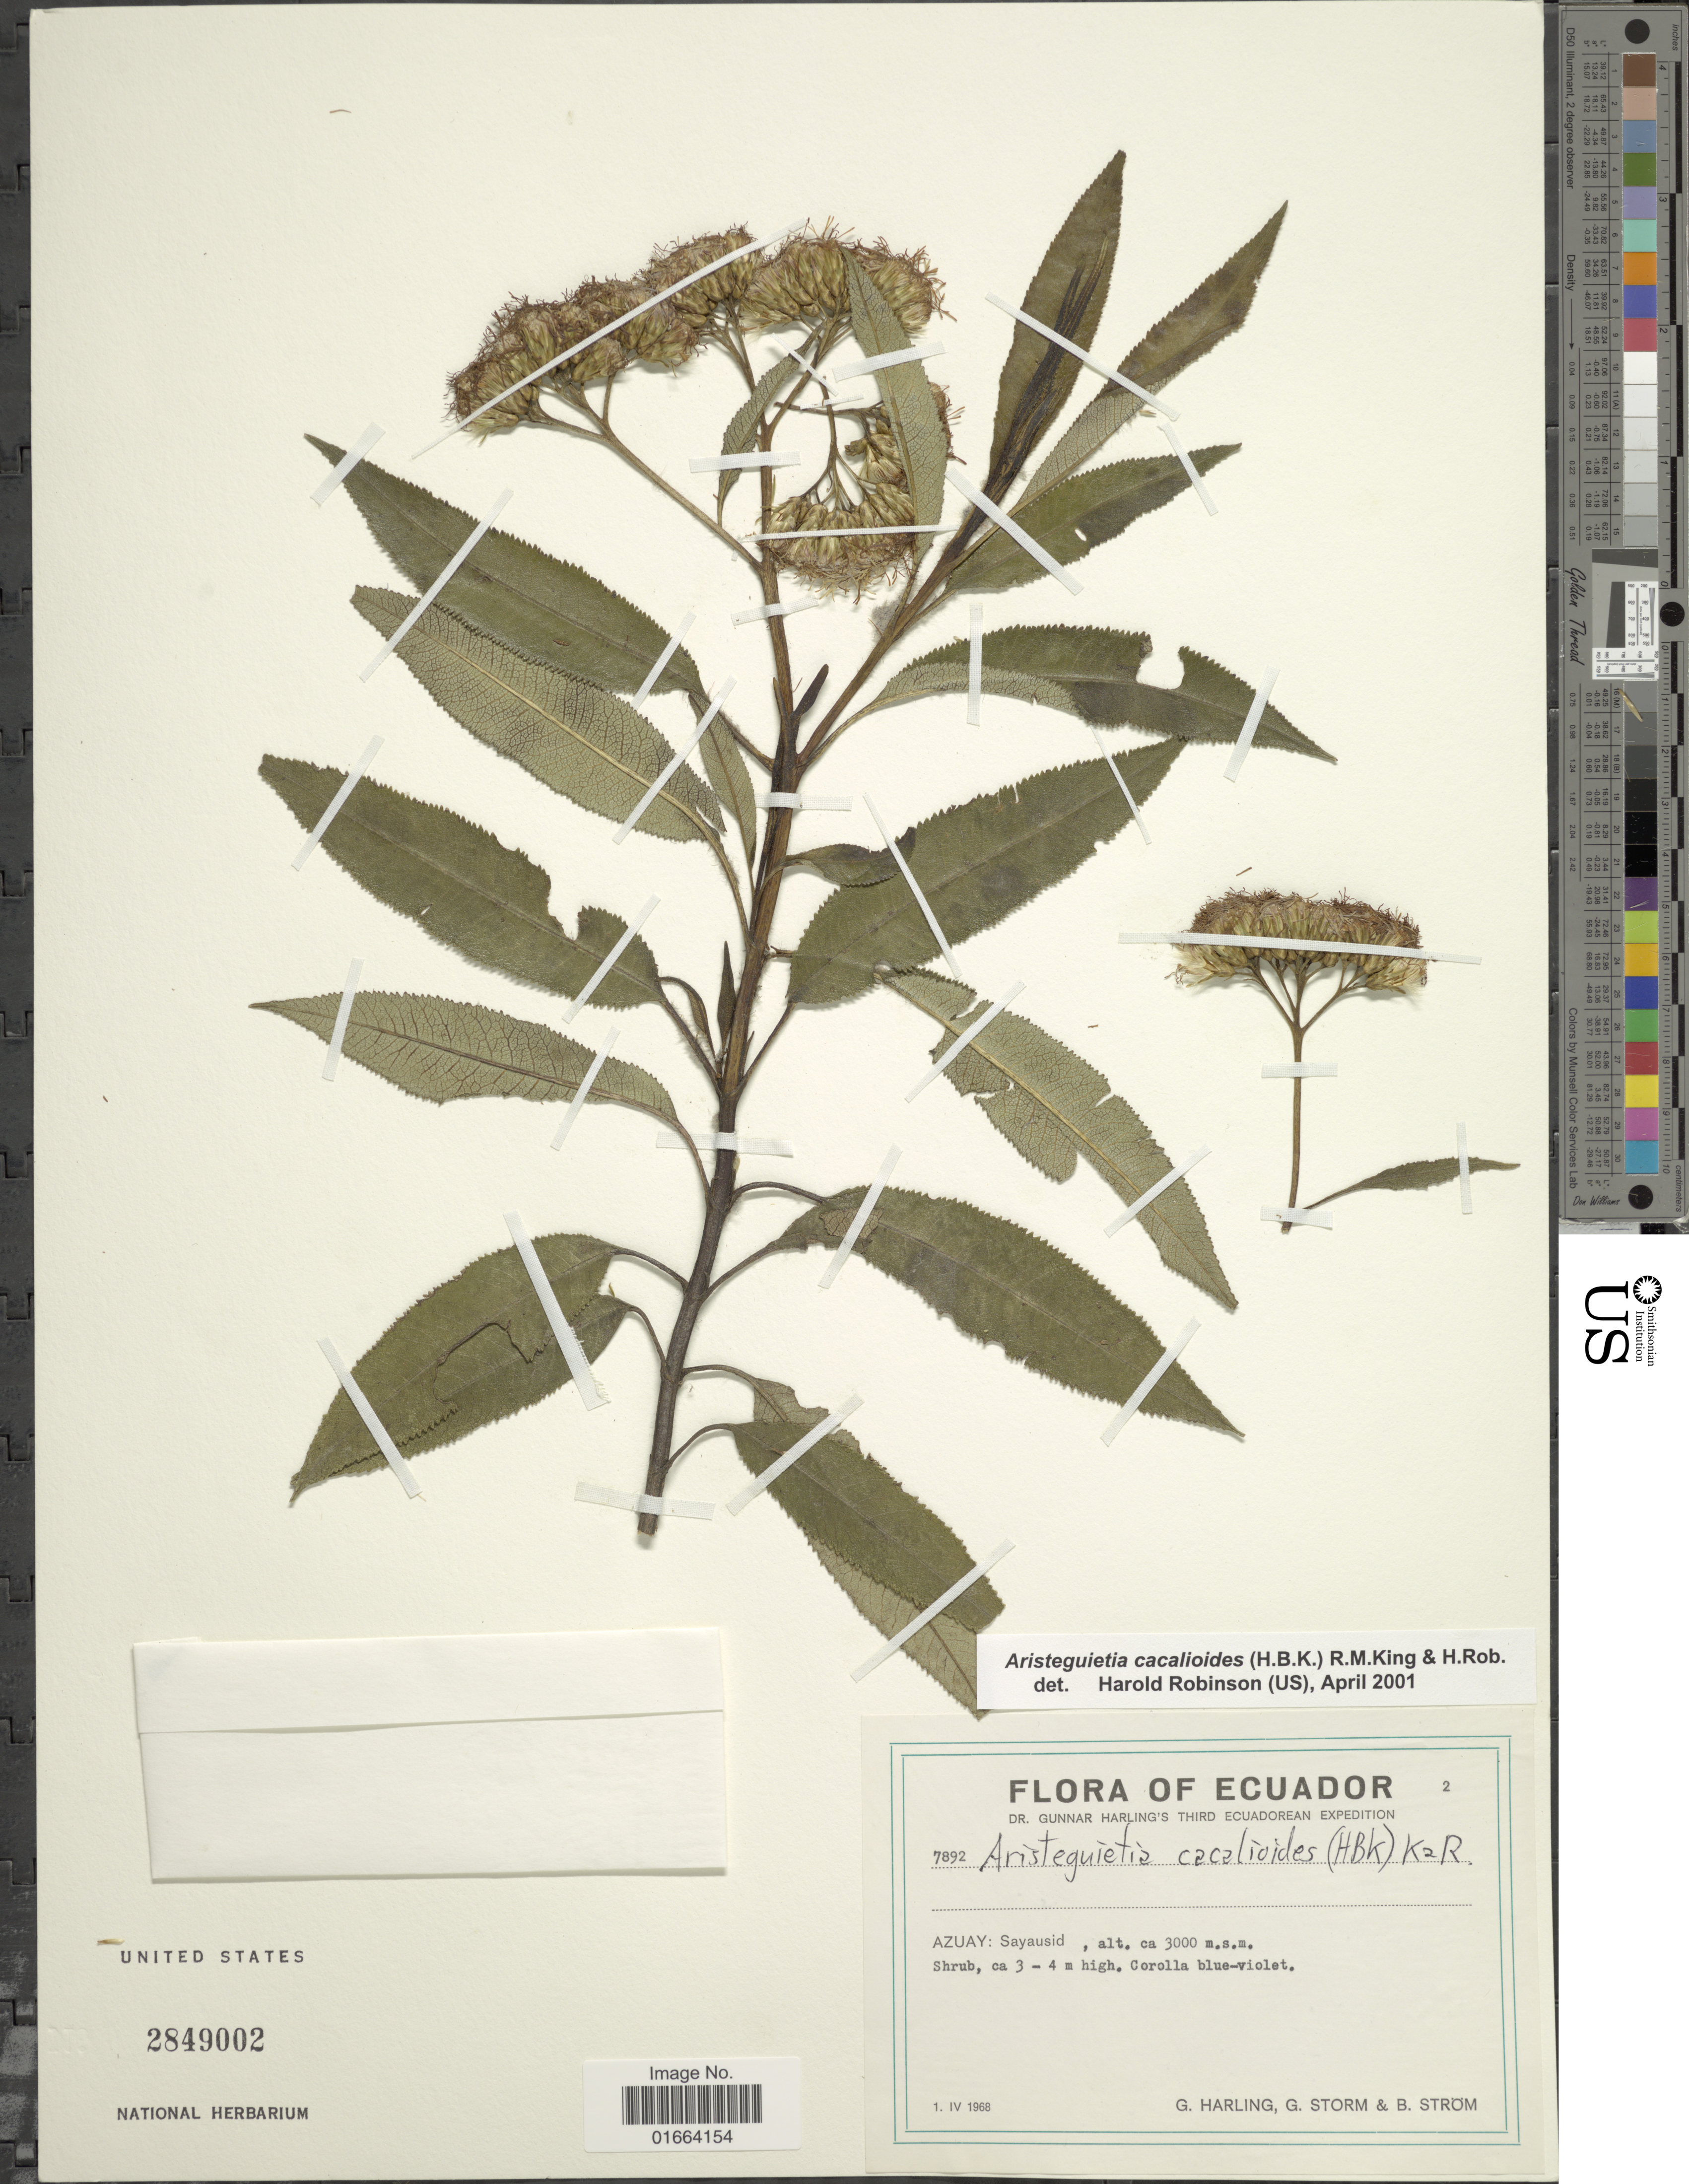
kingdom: Plantae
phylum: Tracheophyta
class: Magnoliopsida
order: Asterales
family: Asteraceae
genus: Aristeguietia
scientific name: Aristeguietia cacalioides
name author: (Kunth) R.M. King & H. Rob.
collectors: G. Harling, G. Storm & B. Ström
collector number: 7892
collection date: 1968-04-01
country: Ecuador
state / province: Azuay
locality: Sayausid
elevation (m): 3000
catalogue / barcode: US 2849002